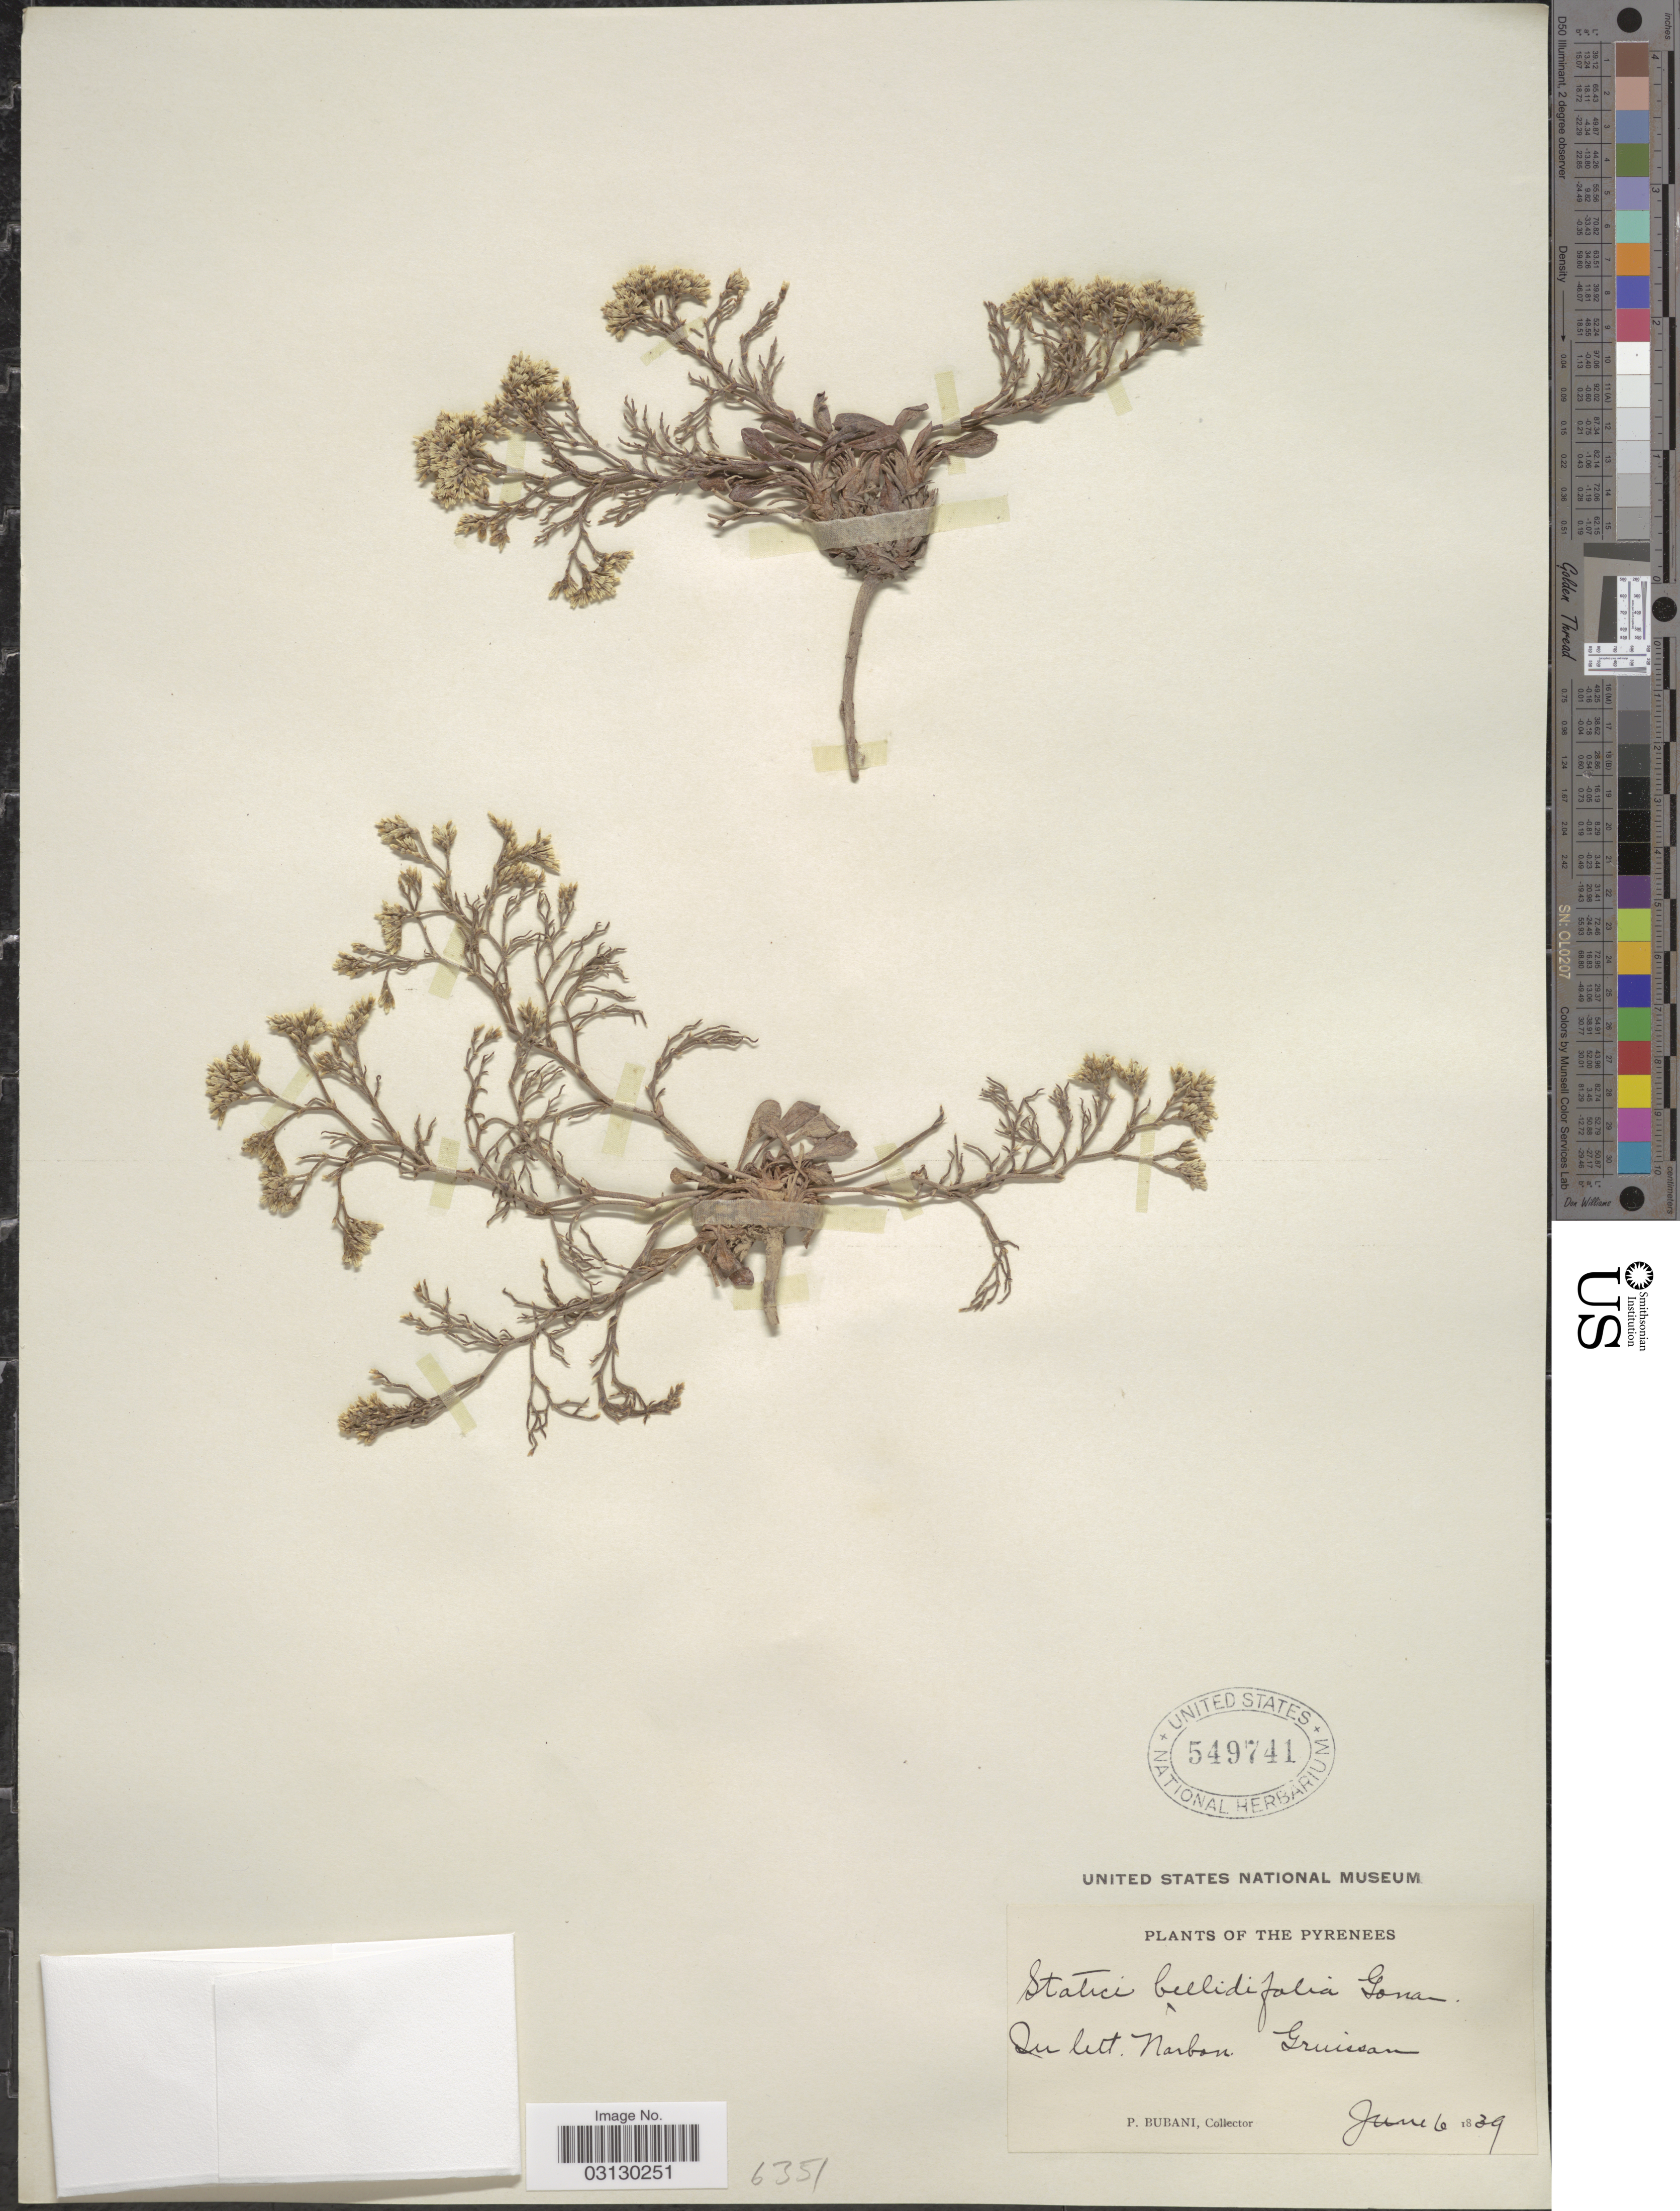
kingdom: Plantae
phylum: Tracheophyta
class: Magnoliopsida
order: Caryophyllales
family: Plumbaginaceae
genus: Limonium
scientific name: Limonium bellidifolium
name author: (Gouan) Dumort.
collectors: P. Bubani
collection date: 1839-06-06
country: France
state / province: Occitanie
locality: The Pyrenees. In litt. Narbon. Gruissan.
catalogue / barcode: US 549741